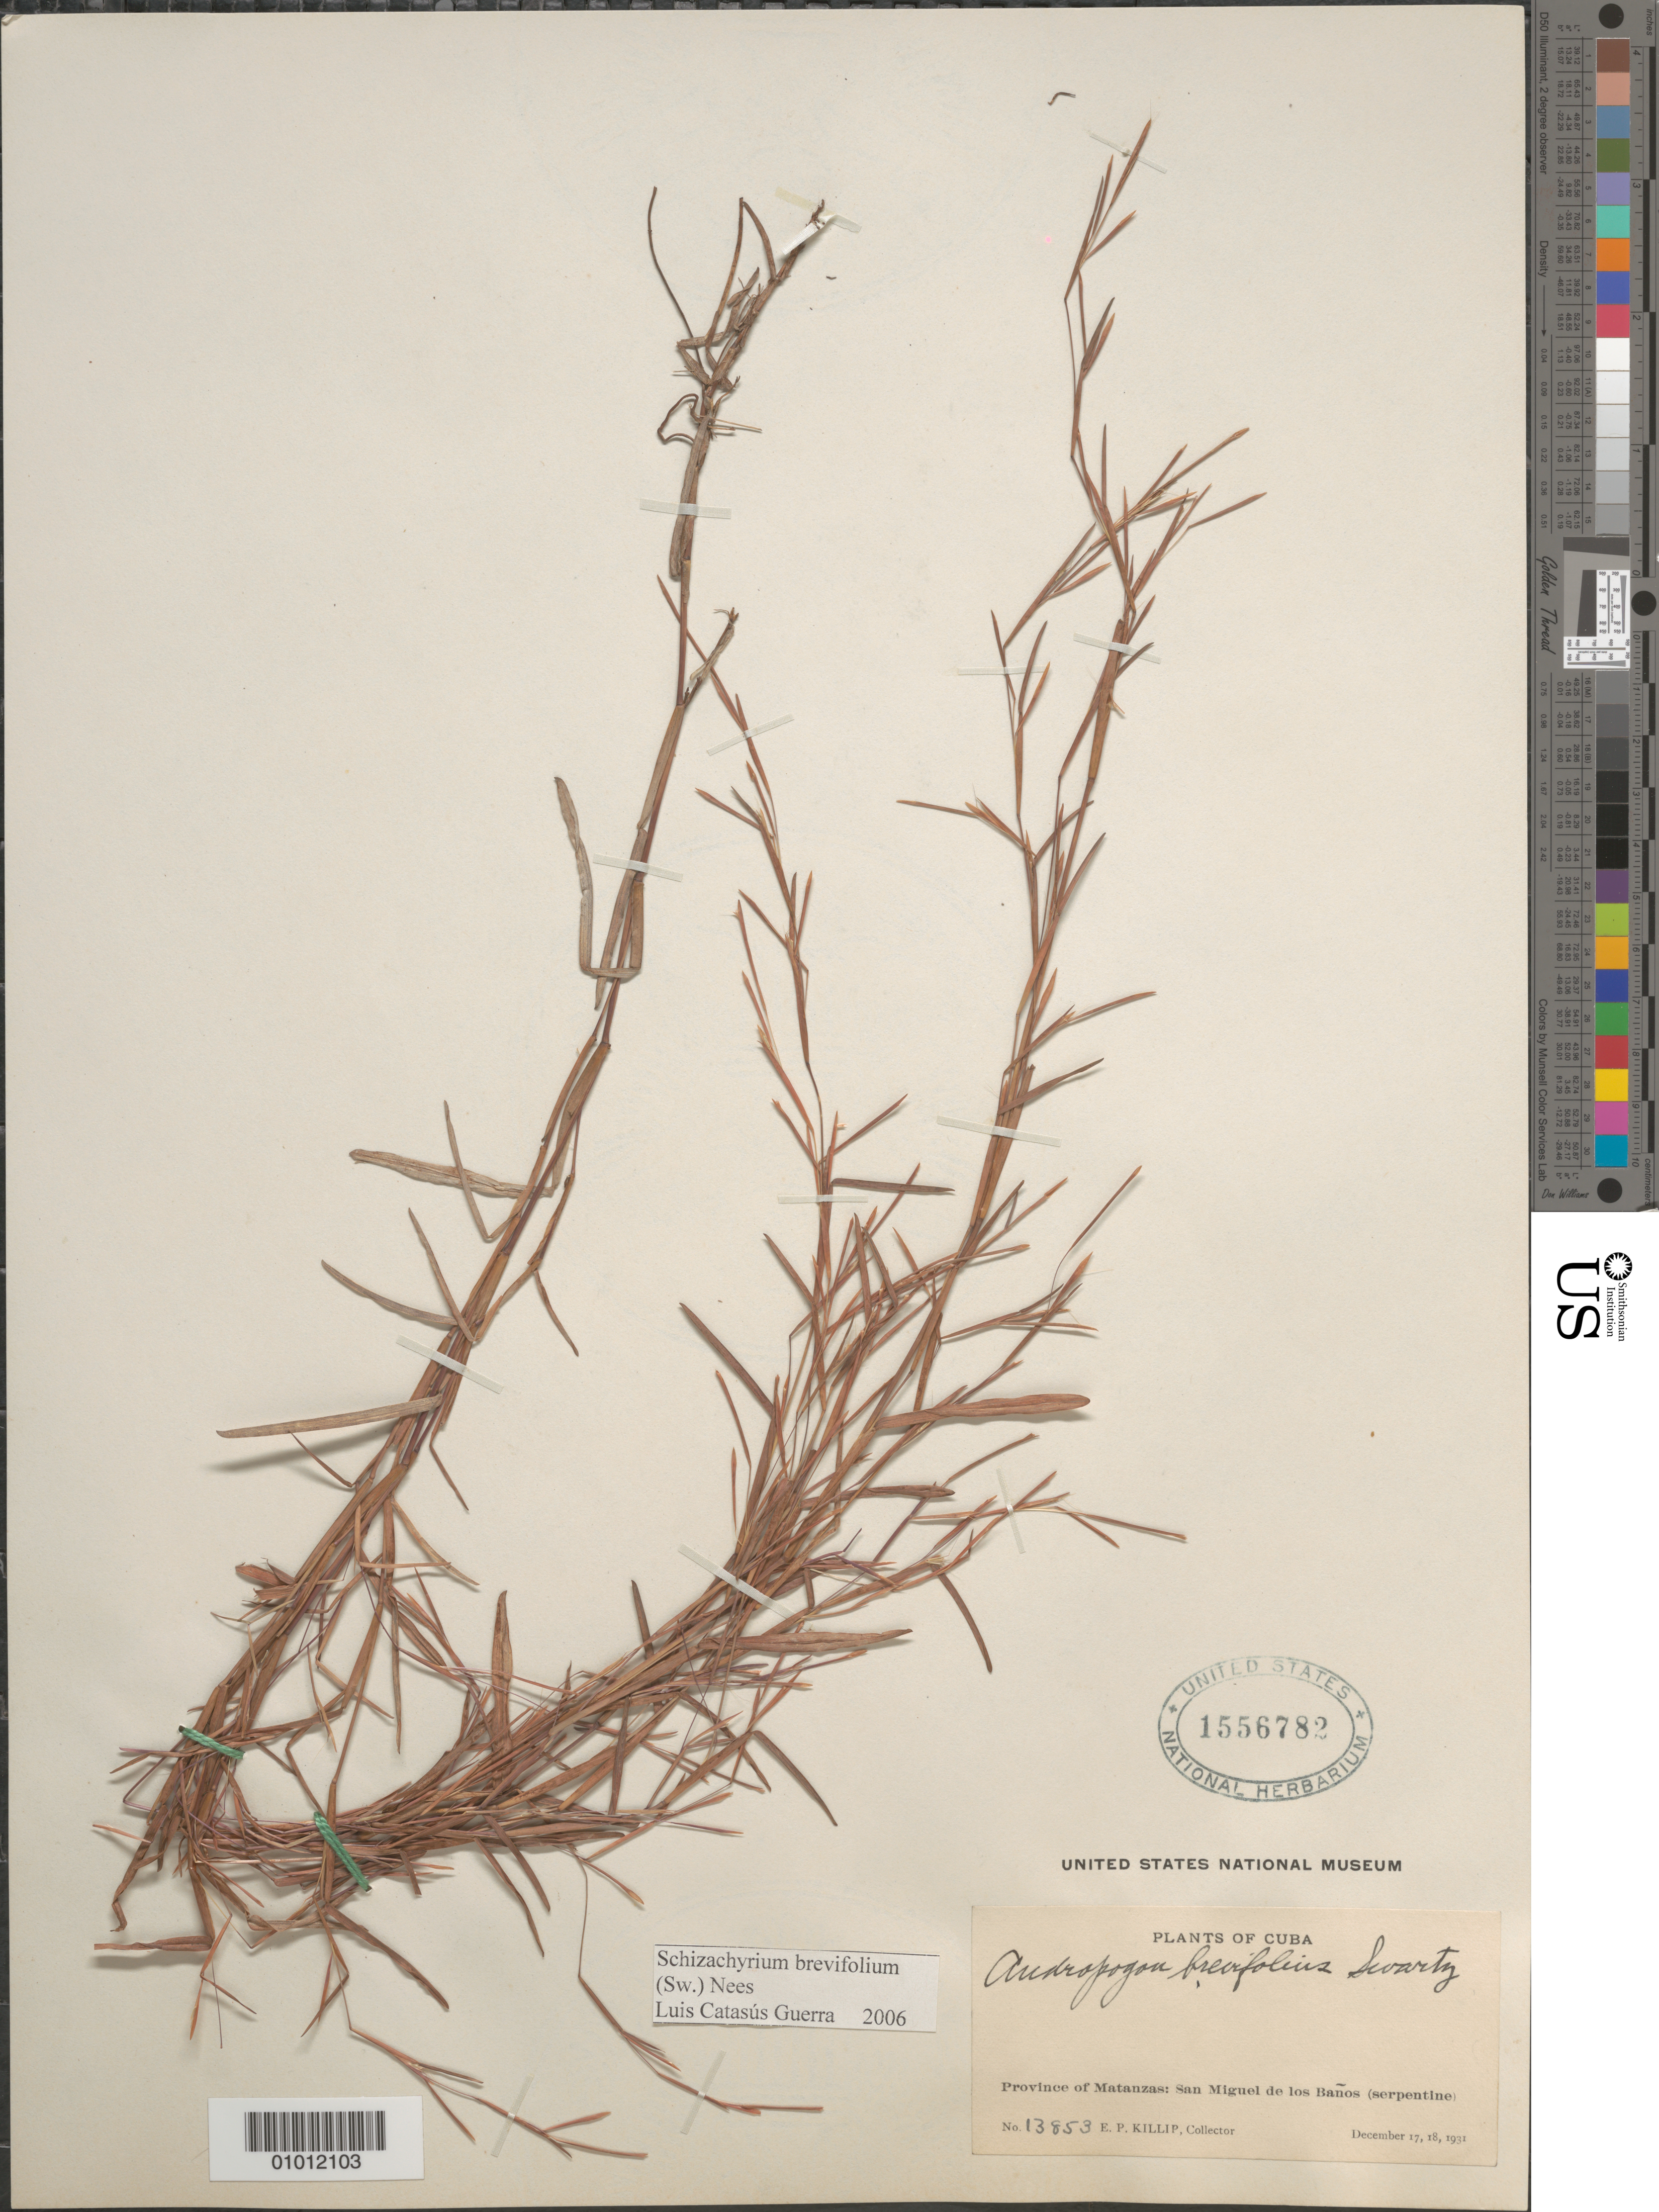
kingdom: Plantae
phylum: Tracheophyta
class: Liliopsida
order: Poales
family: Poaceae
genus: Saccharum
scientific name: Saccharum officinarum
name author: L.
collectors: E. P. Killip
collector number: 13853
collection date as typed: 17 Dec 1931 and 18 Dec 1931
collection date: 1931-12-17,1931-12-18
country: Cuba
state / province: Matanzas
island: Cuba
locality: San Miguel de los Banos (serpentine)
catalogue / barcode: US 155682